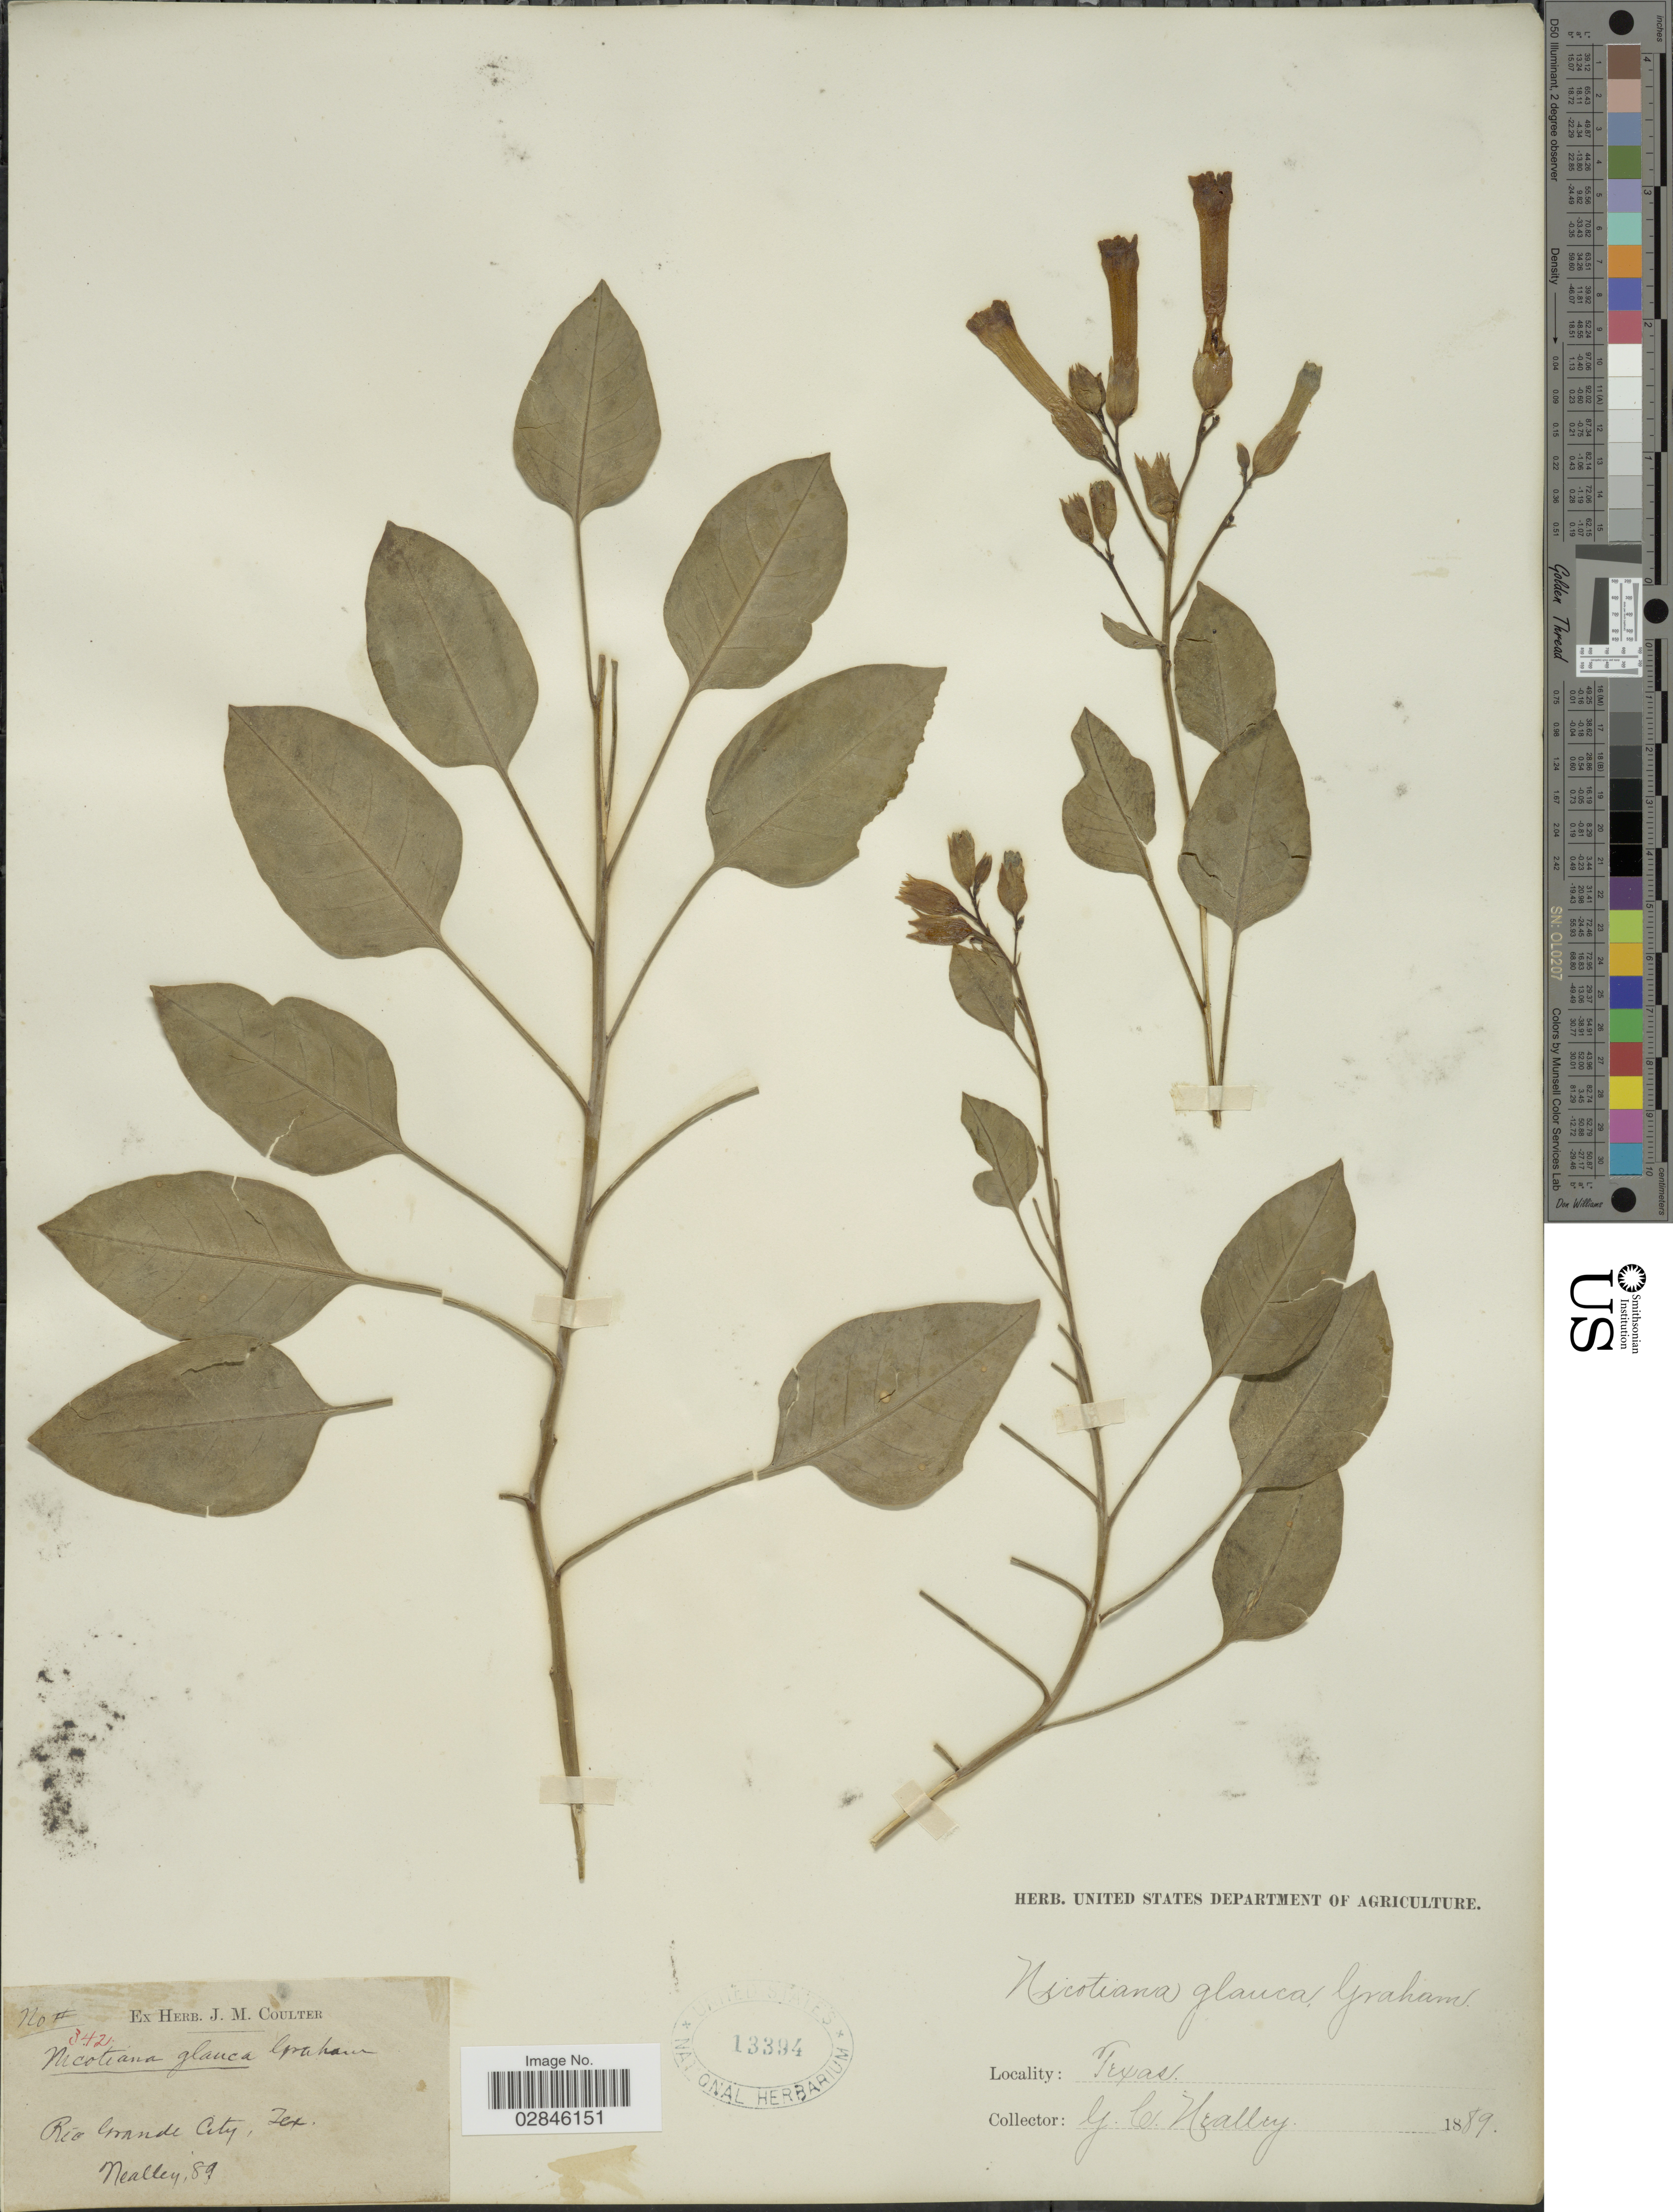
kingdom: Plantae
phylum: Tracheophyta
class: Magnoliopsida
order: Solanales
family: Solanaceae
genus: Nicotiana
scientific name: Nicotiana glauca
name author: Graham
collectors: G. C. Nealley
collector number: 342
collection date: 1889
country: United States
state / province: Texas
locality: Rio Grande City, Tex.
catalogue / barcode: US 13394